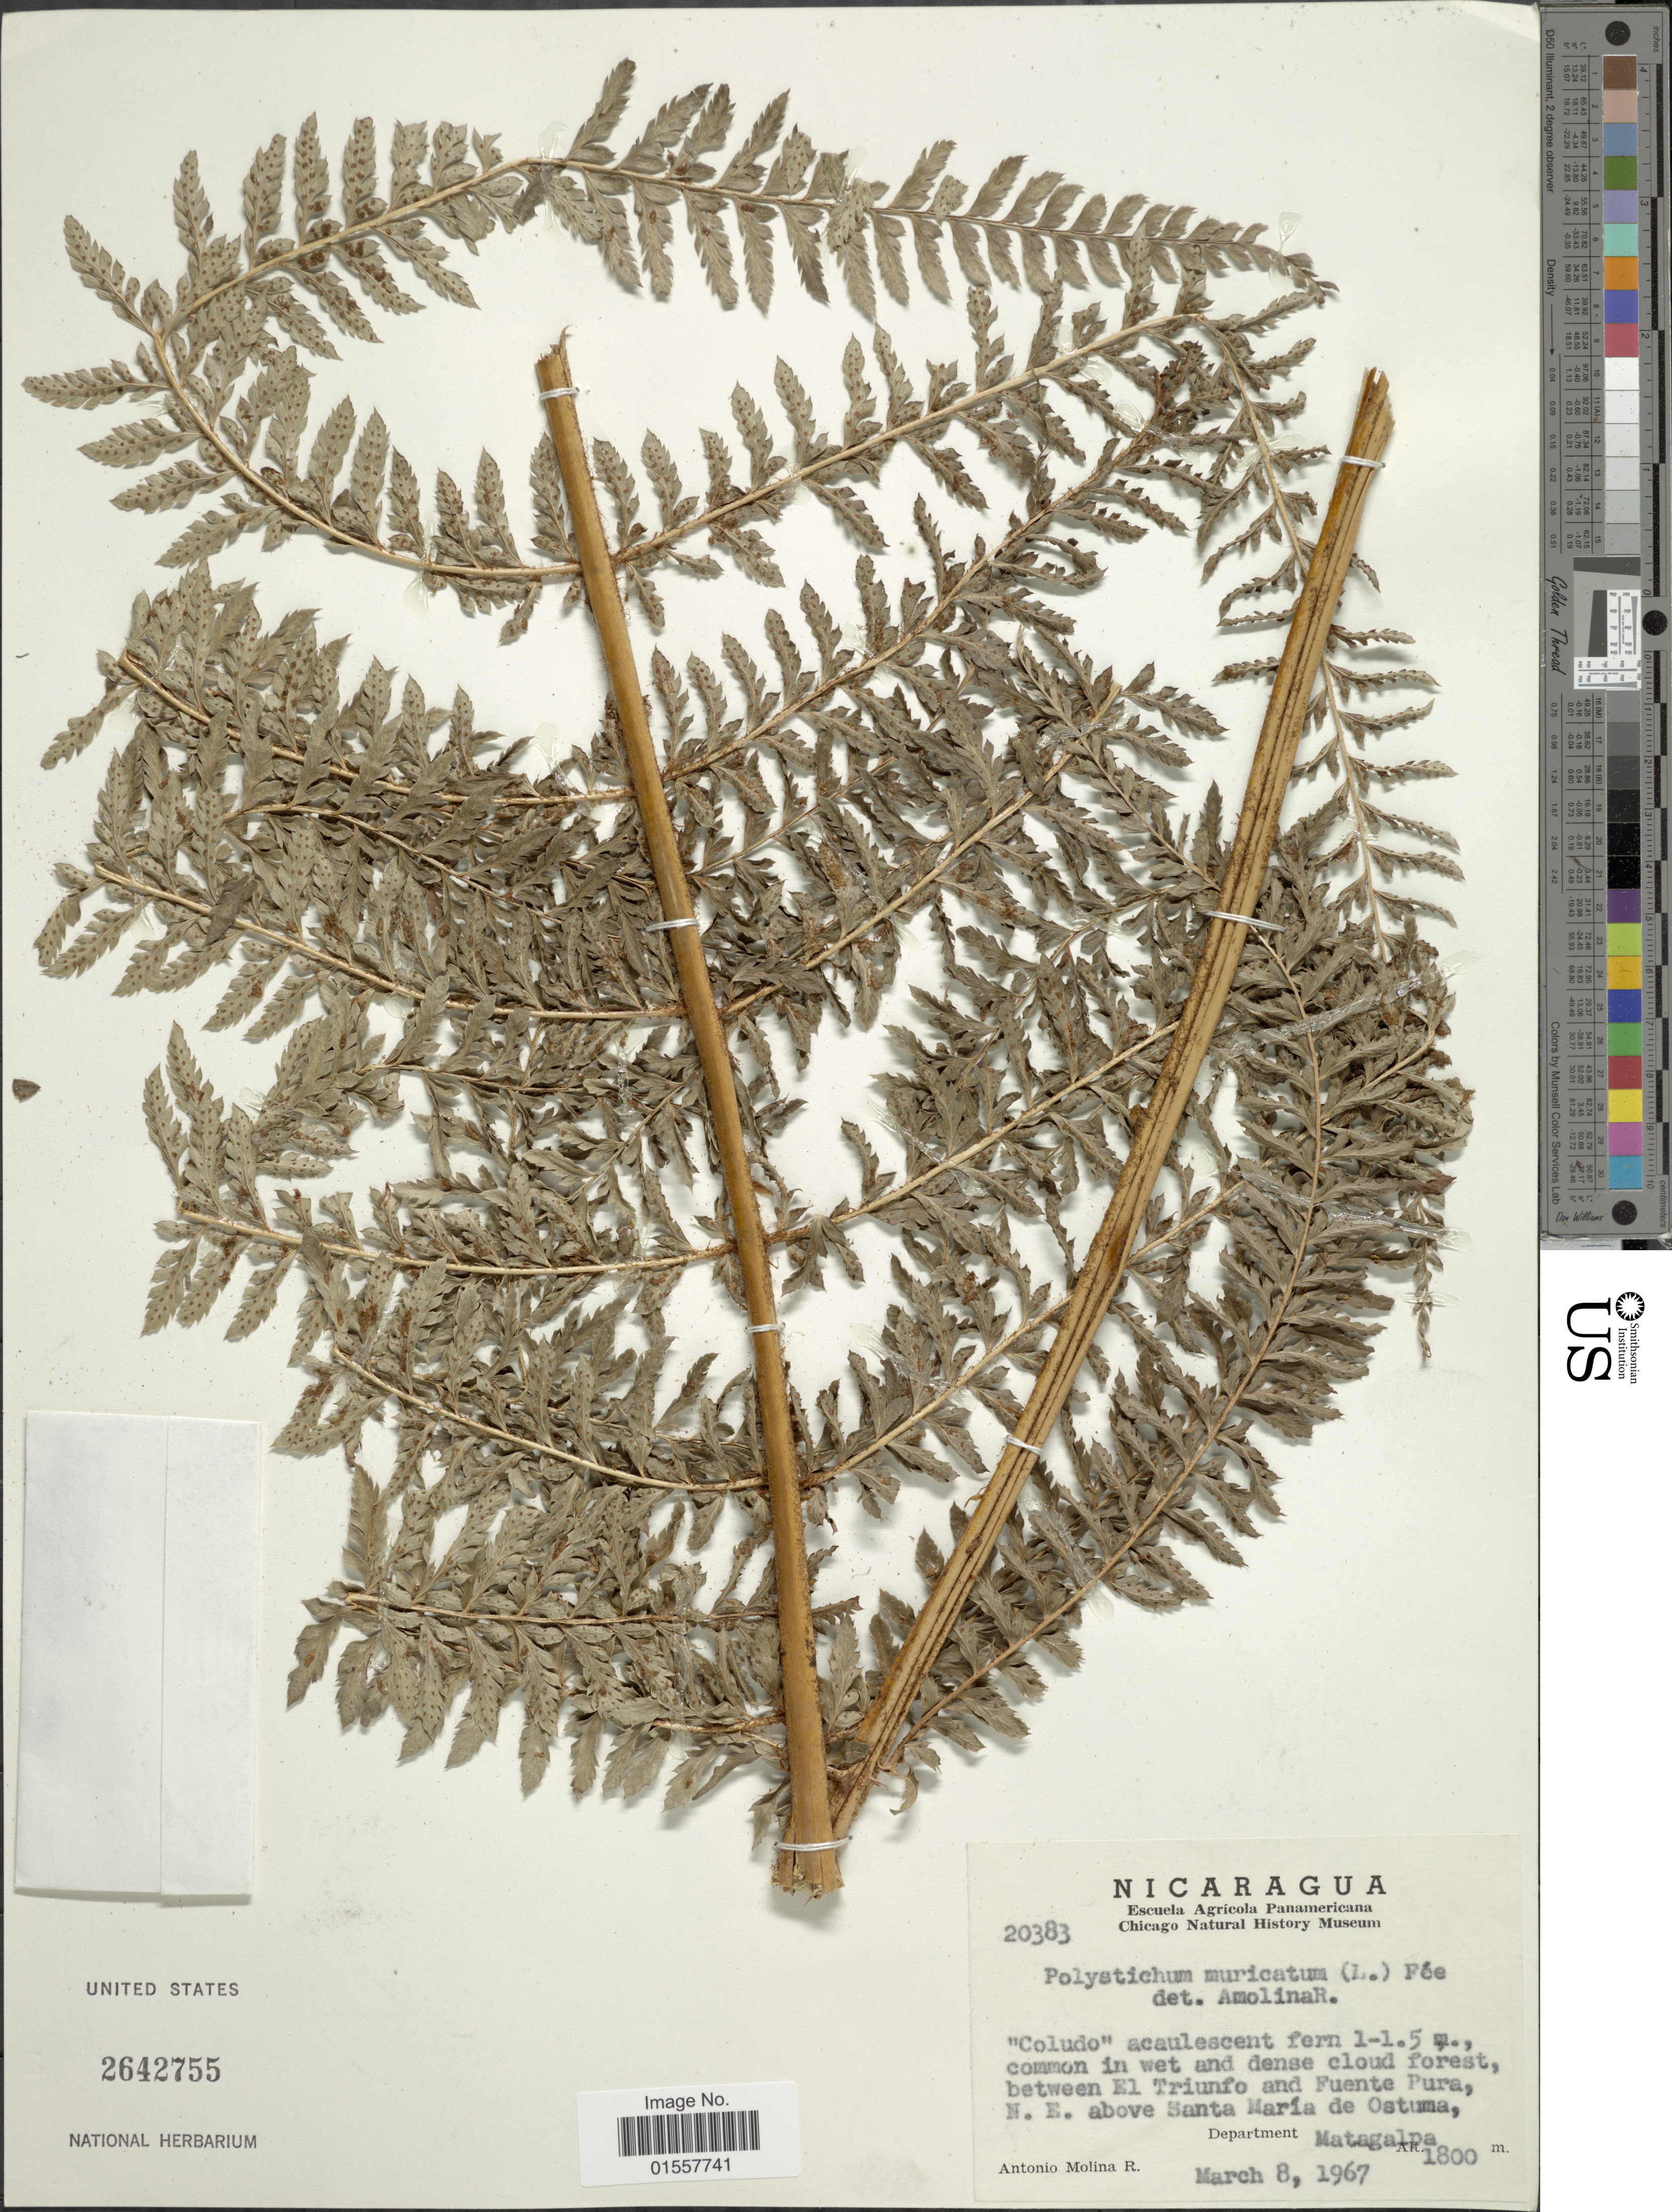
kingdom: Plantae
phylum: Tracheophyta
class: Polypodiopsida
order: Polypodiales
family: Dryopteridaceae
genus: Polystichum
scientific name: Polystichum muricatum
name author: (L.) Fée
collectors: A. Molina R.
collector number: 20383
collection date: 1967-03-08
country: Nicaragua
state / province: Matagalpa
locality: Between El Triunfo and Fuente Pura, N.E. above Santa Maria de Ostuma, Department Matagalpa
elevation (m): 1800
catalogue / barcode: US 2642755